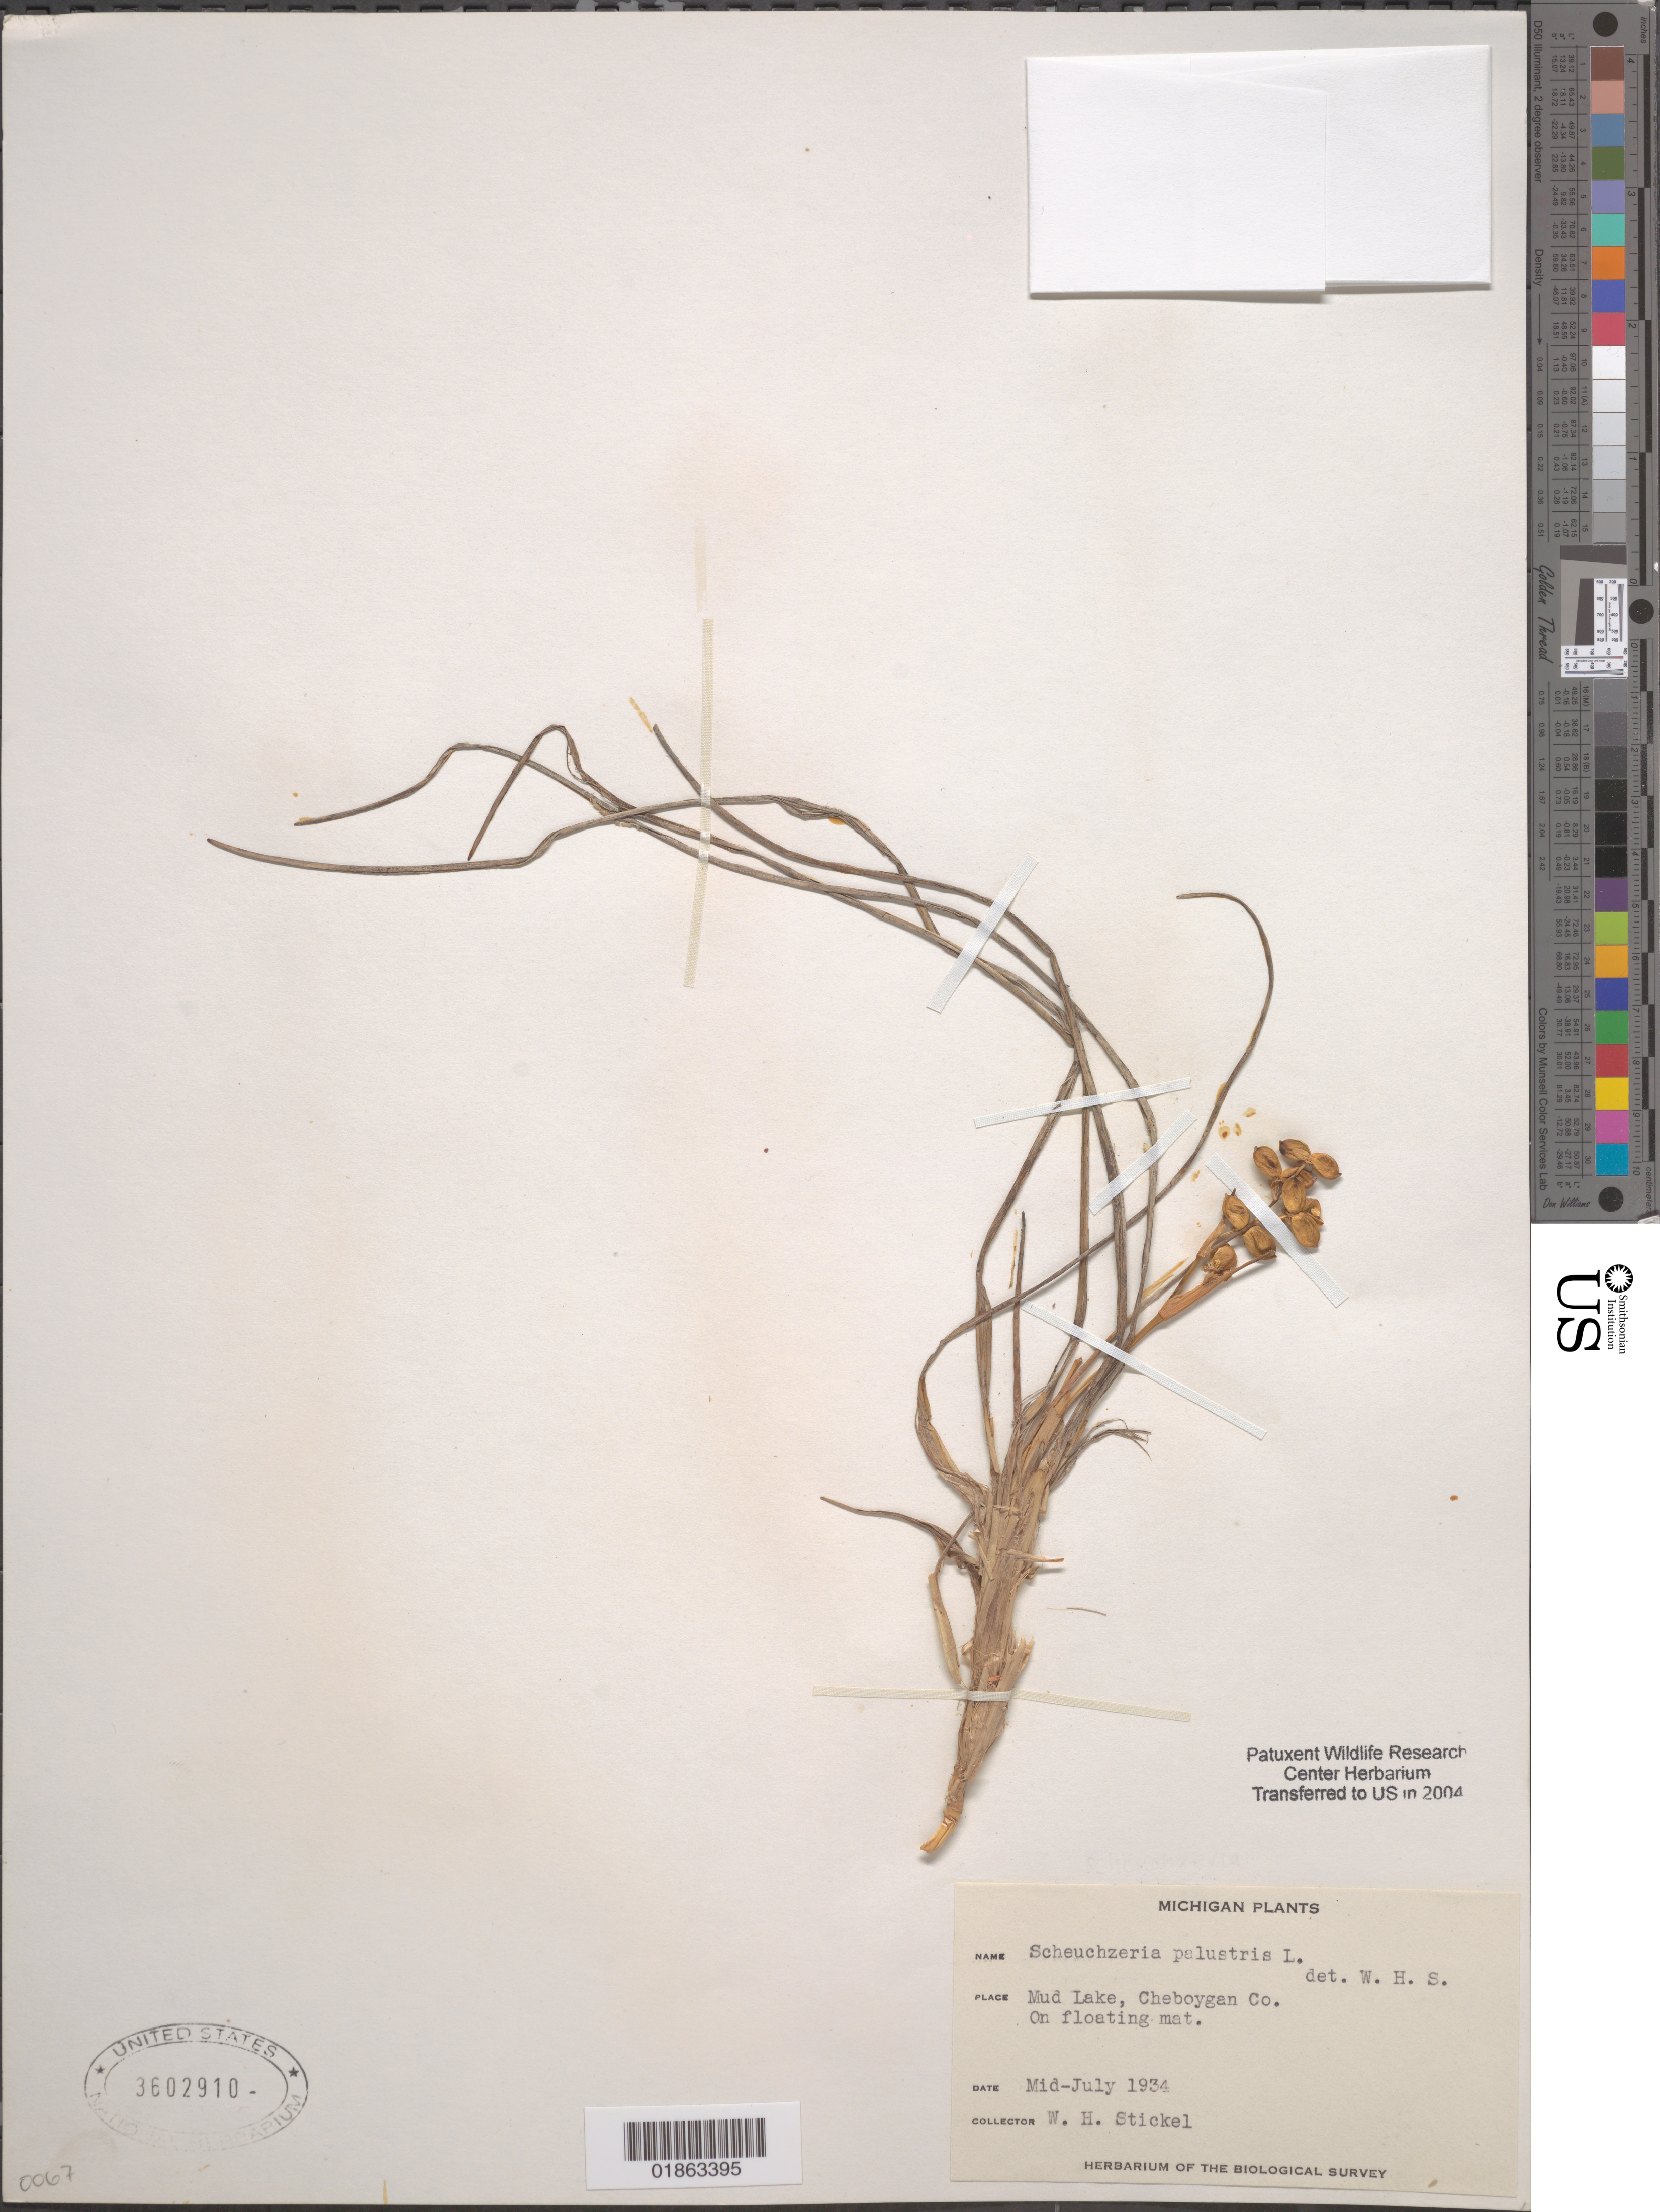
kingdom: Plantae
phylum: Tracheophyta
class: Liliopsida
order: Alismatales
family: Scheuchzeriaceae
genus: Scheuchzeria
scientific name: Scheuchzeria palustris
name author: L.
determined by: Stickel, W. H.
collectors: W. Stickel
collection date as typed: Mid-July 1934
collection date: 1934-07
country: United States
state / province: Michigan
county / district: Cheboygan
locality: Mud Lake, Cheboygan Co.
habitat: On floating mat.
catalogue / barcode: US 3602910